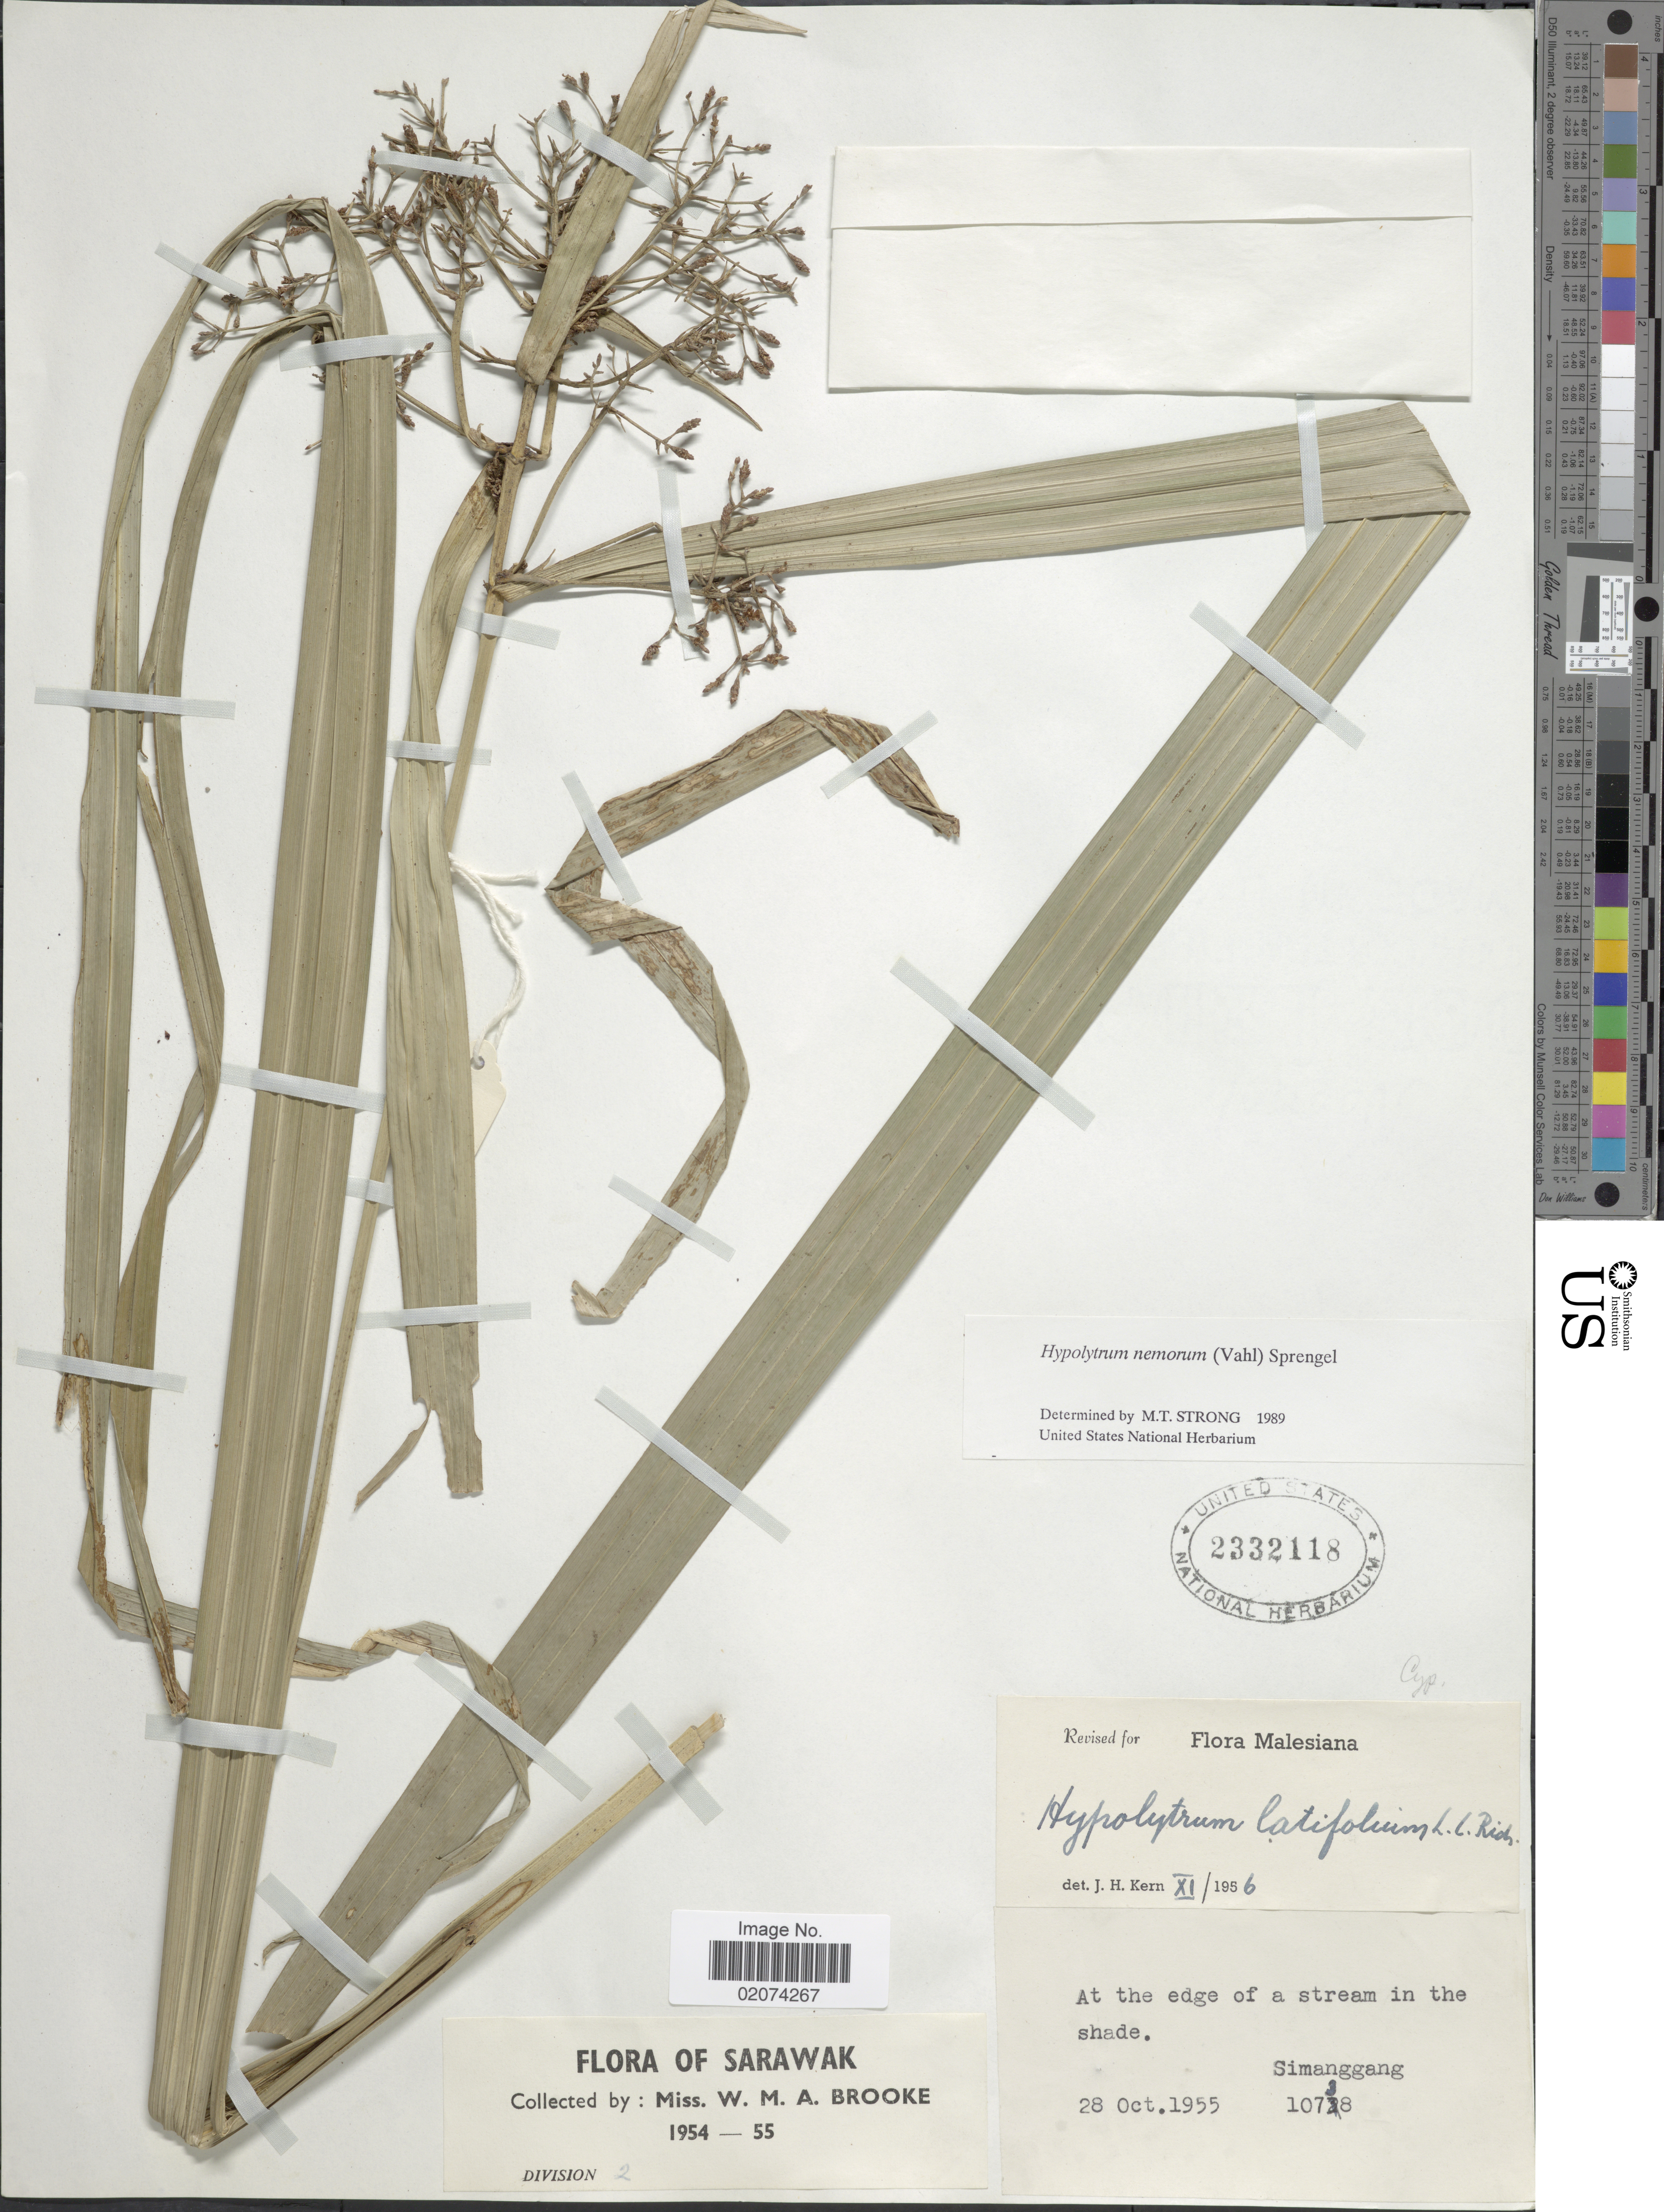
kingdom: Plantae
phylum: Tracheophyta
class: Liliopsida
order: Poales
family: Cyperaceae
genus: Hypolytrum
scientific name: Hypolytrum nemorum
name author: (Vahl) Spreng.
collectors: W. Brooke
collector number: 1038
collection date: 1955-10-28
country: Malaysia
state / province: Sarawak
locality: At the edge of a stream in the shade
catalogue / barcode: US 2332118